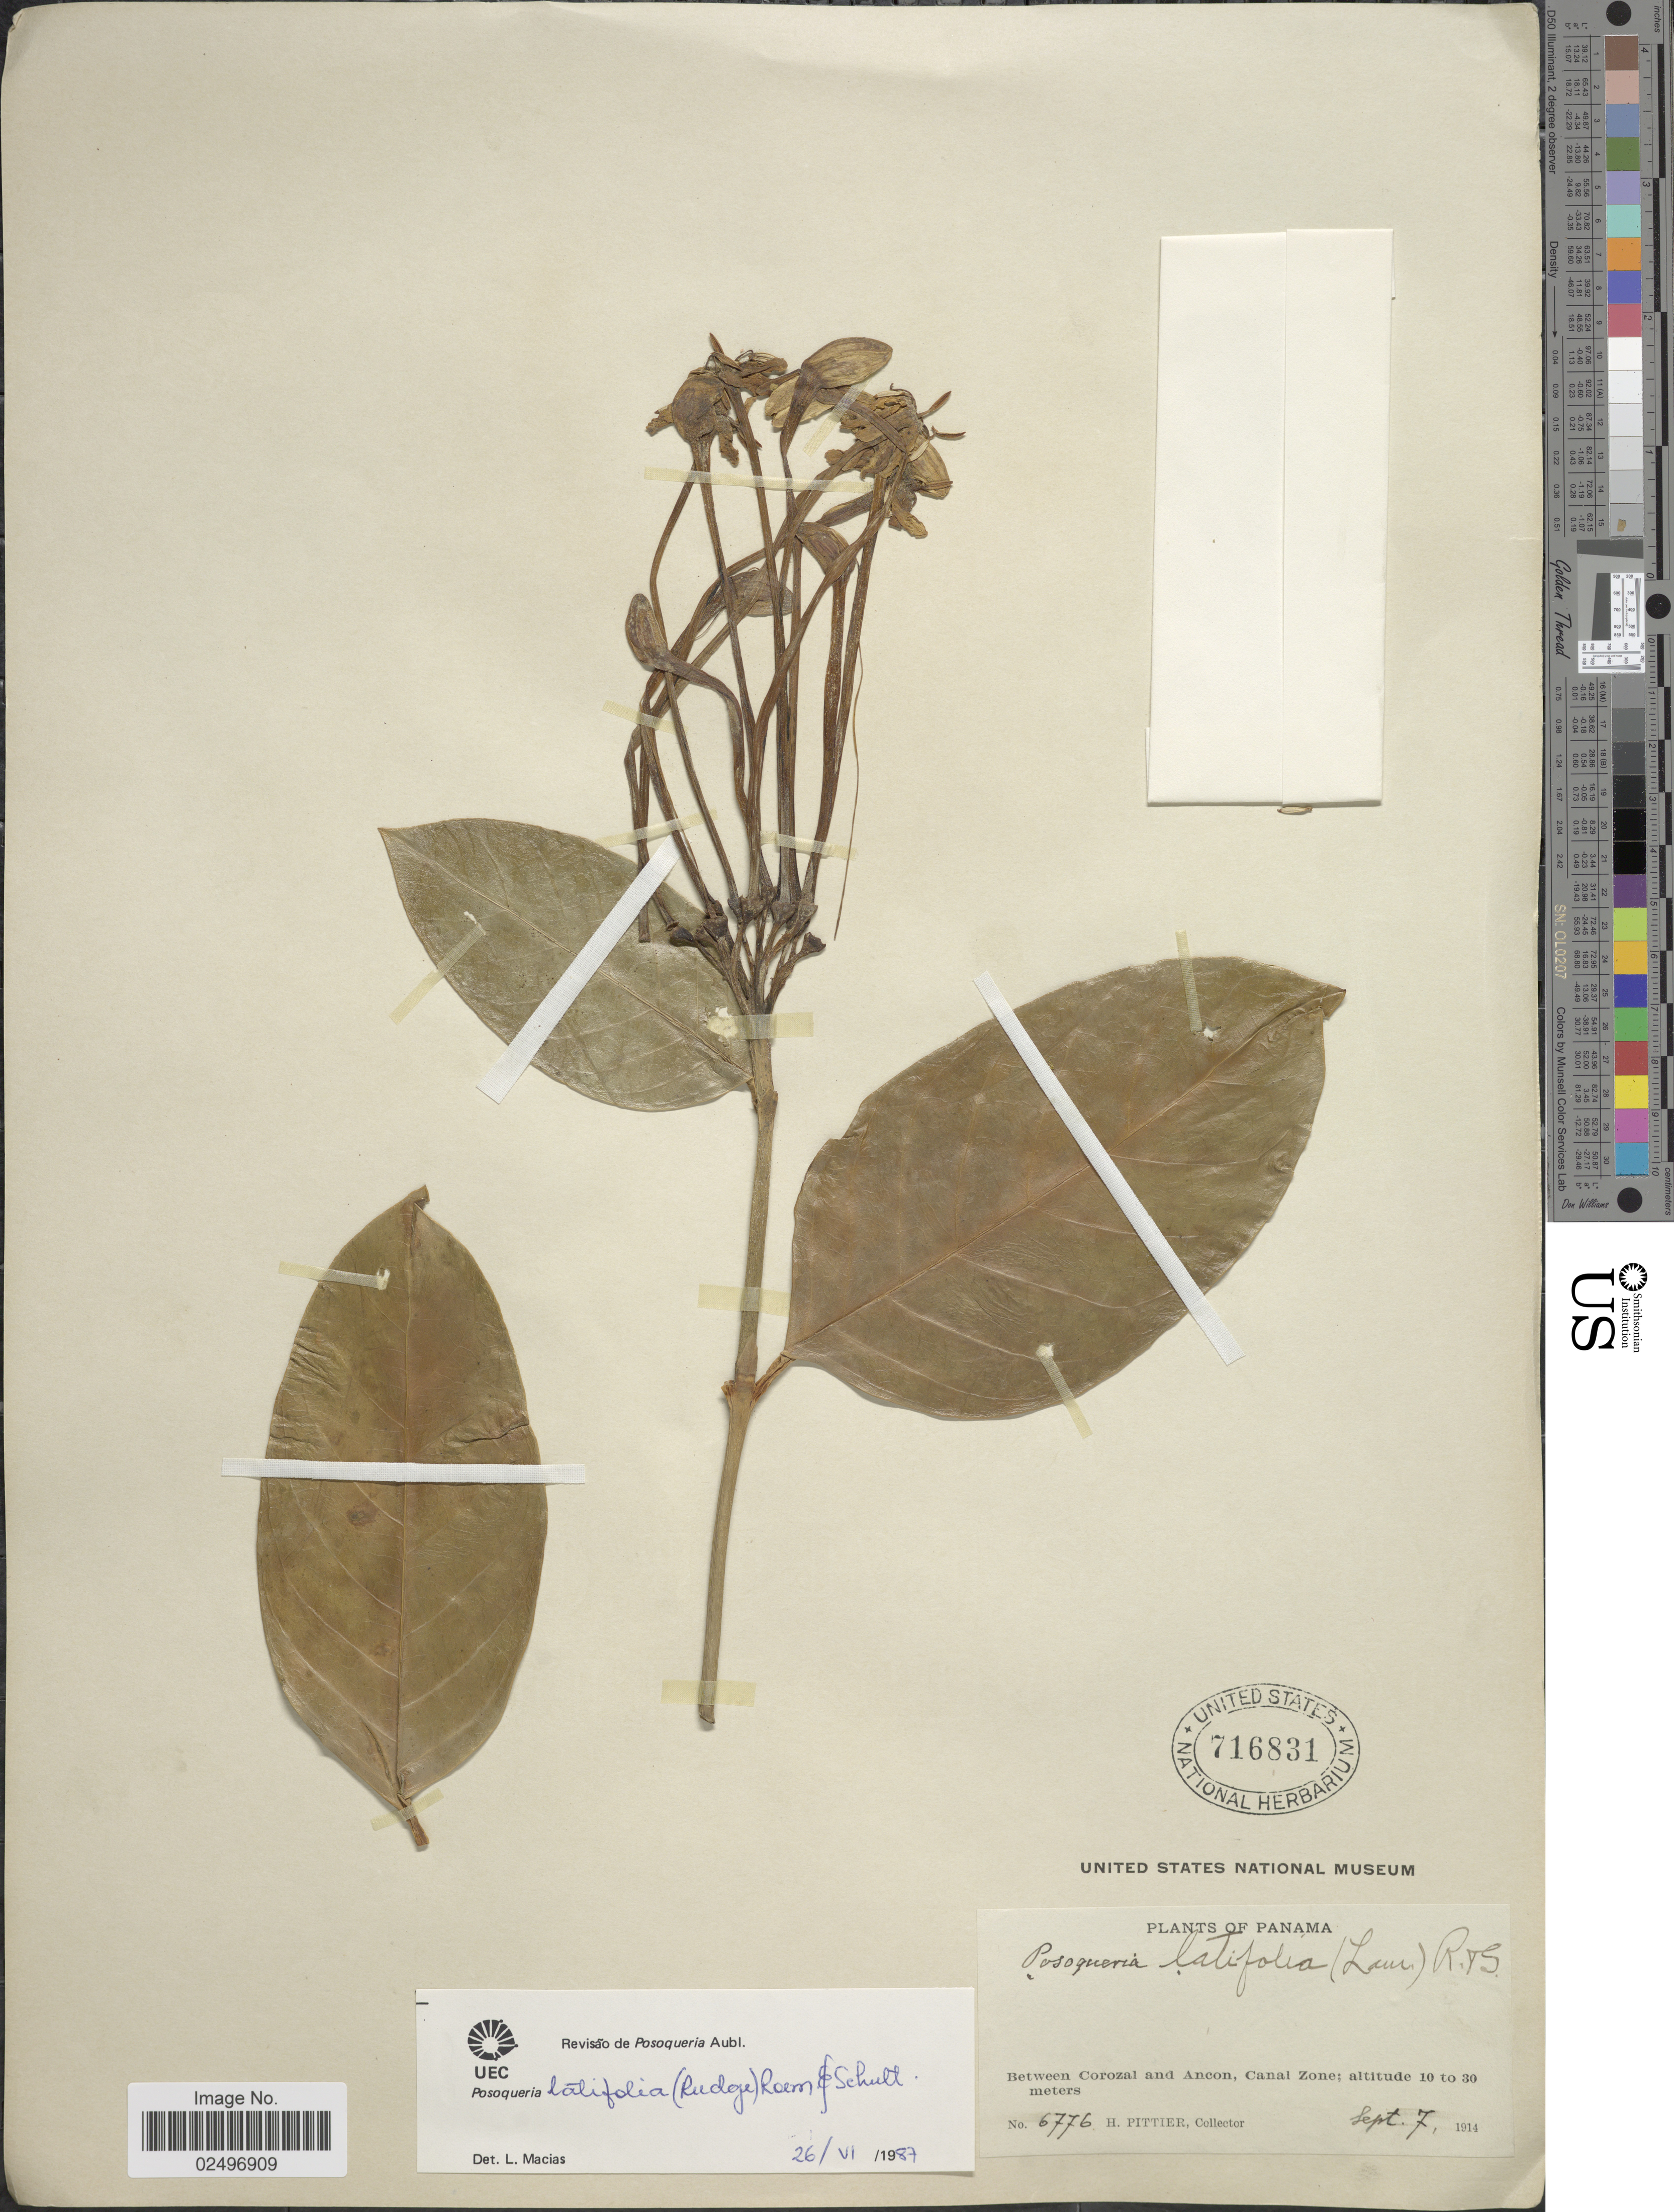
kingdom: Plantae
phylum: Tracheophyta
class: Magnoliopsida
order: Gentianales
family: Rubiaceae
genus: Posoqueria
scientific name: Posoqueria latifolia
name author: (Rudge) Roem. & Schult.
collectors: H. F. Pittier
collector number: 6776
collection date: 1914-09-07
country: Panama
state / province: Colón / Panamá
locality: Between Corozal and Ancon, Canal Zone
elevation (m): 10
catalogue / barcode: US 716831